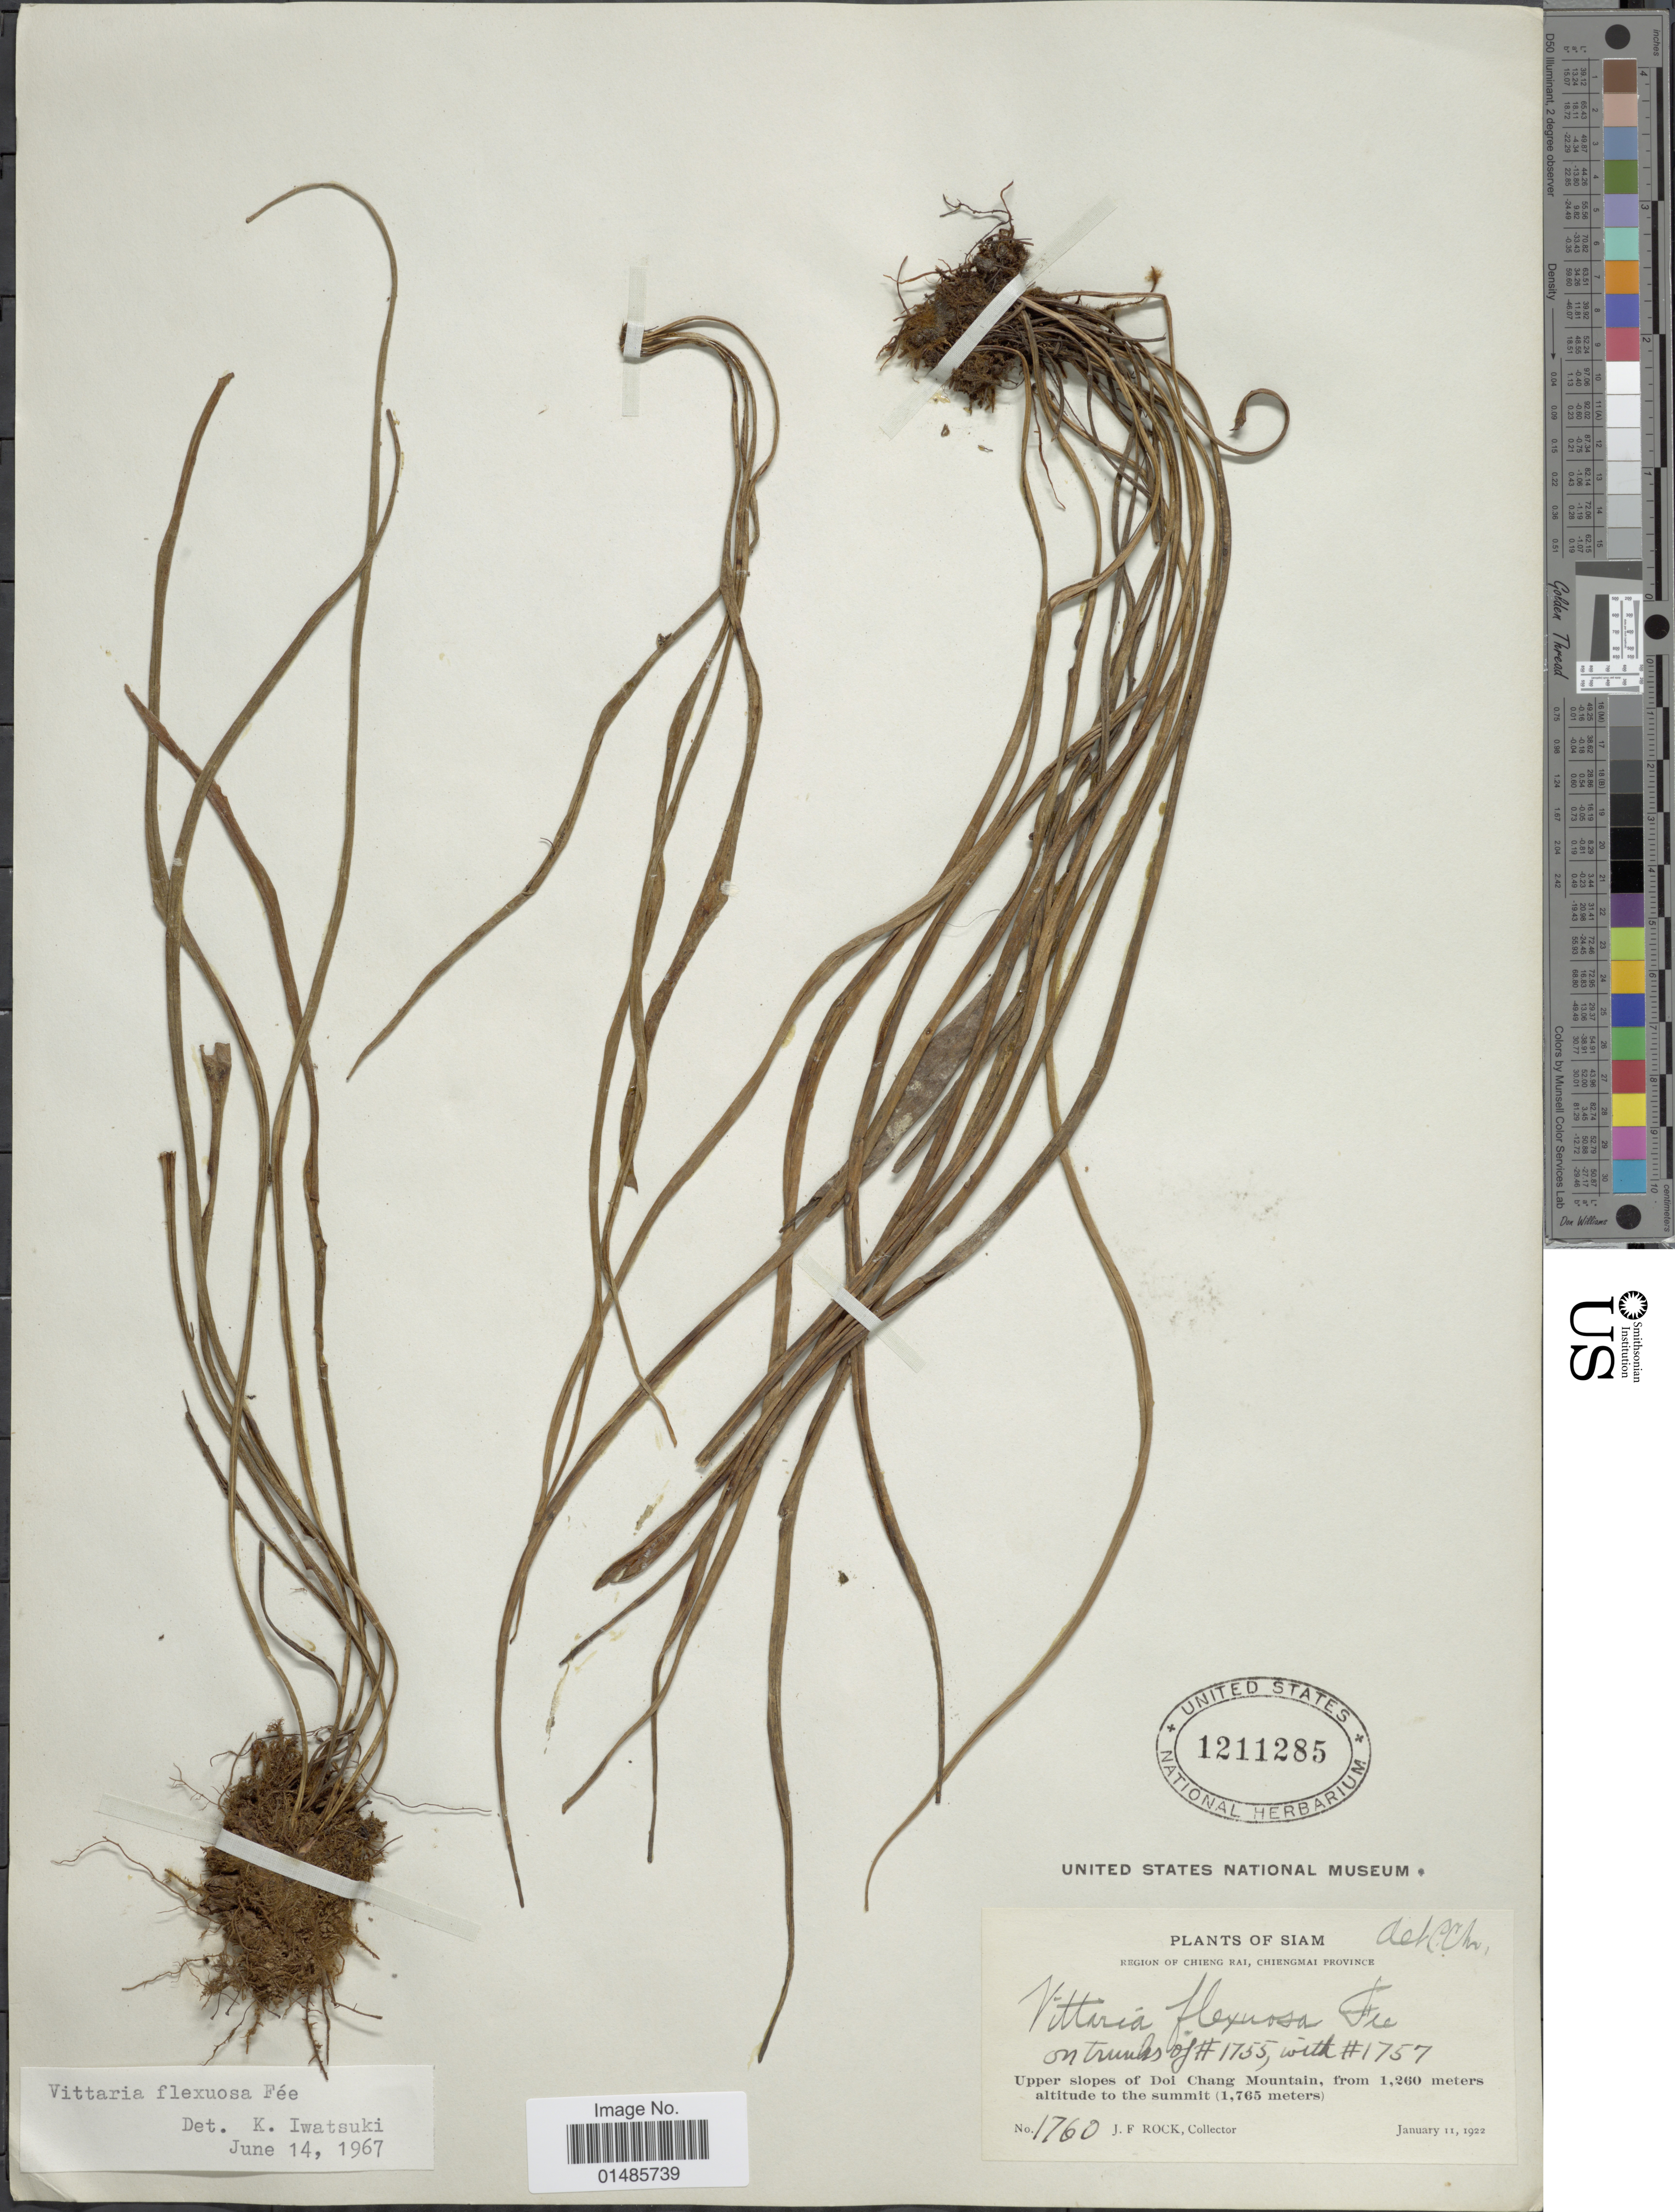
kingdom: Plantae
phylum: Tracheophyta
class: Polypodiopsida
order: Polypodiales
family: Pteridaceae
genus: Haplopteris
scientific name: Haplopteris flexuosa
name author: (Fée) E.H. Crane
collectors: J. Rock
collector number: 1760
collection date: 1922-01-11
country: Thailand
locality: Siam. Region of Chieng Rai, Chiengmai Province. Upper slopes of Doi Chang Mountain.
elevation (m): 1260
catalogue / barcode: US 1211285